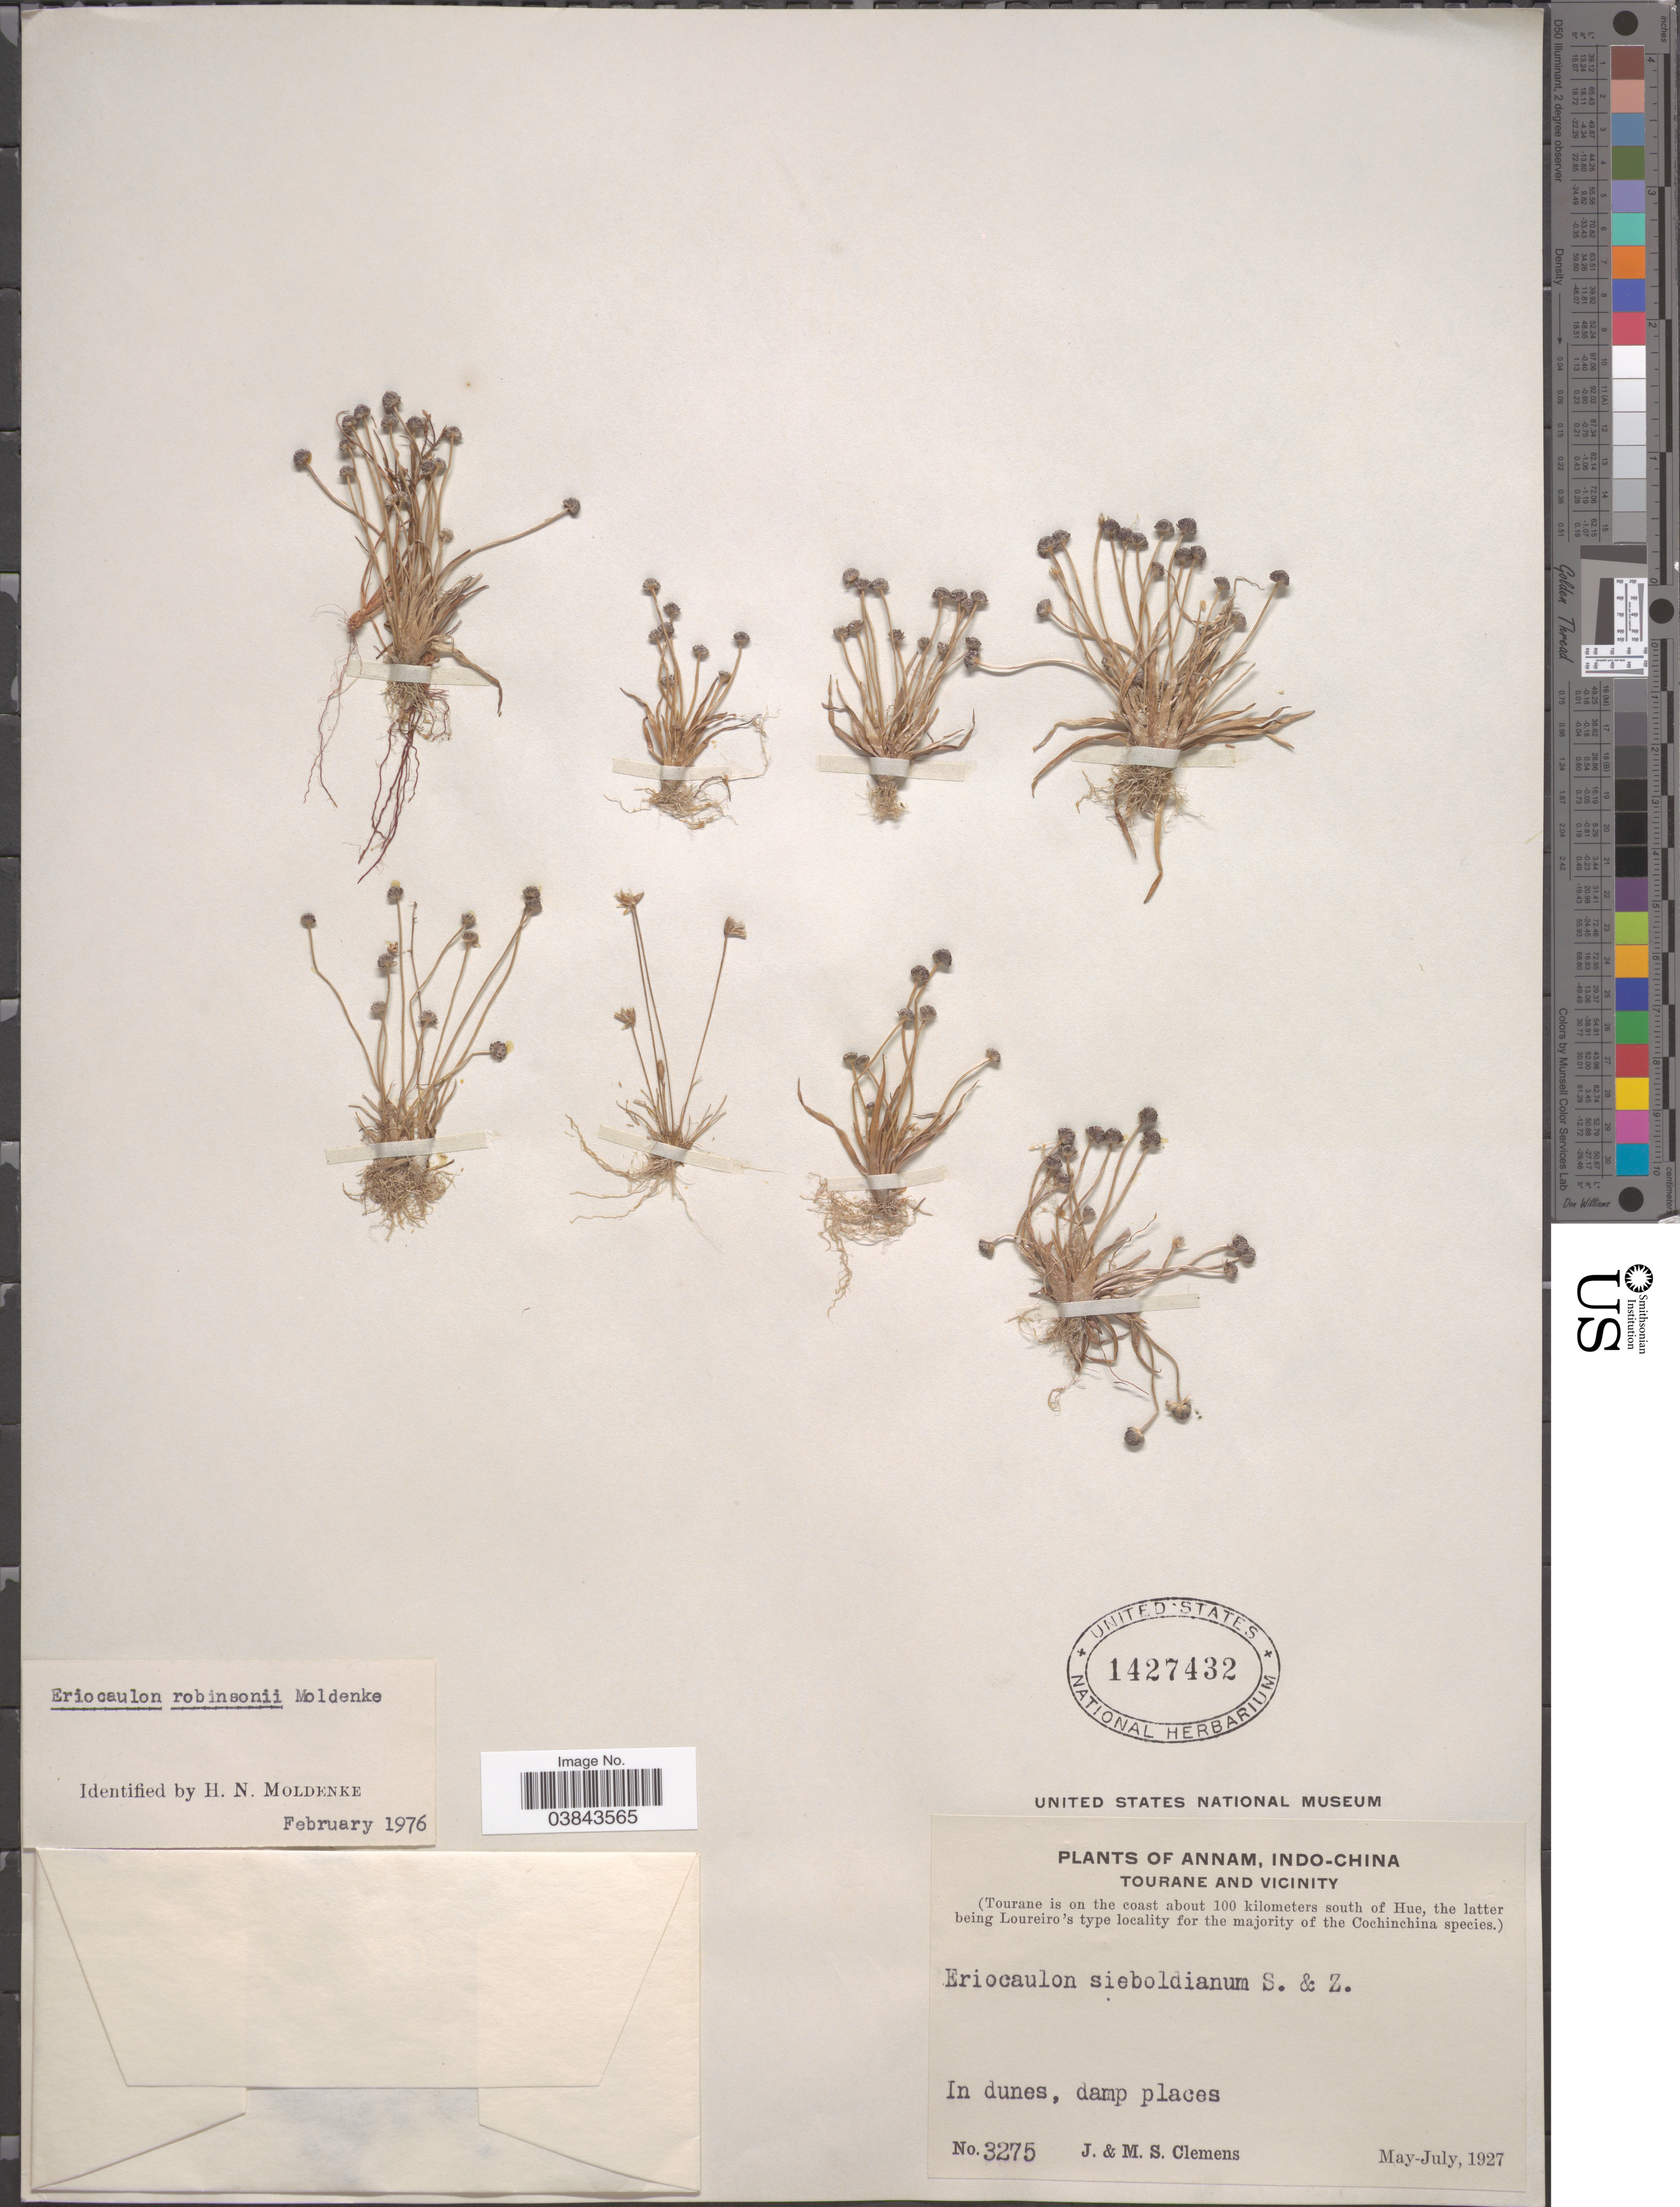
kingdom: Plantae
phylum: Tracheophyta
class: Liliopsida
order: Poales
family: Eriocaulaceae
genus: Eriocaulon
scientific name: Eriocaulon robinsonii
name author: Moldenke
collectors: J. Clemens & M. S. Clemens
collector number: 3275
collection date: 1927-05/1927-07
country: Vietnam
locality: Annam, Indo-China. Tourane and vicinity. (Tourane is on the coast about 100 kilometers south of Hue).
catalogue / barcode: US 1427432